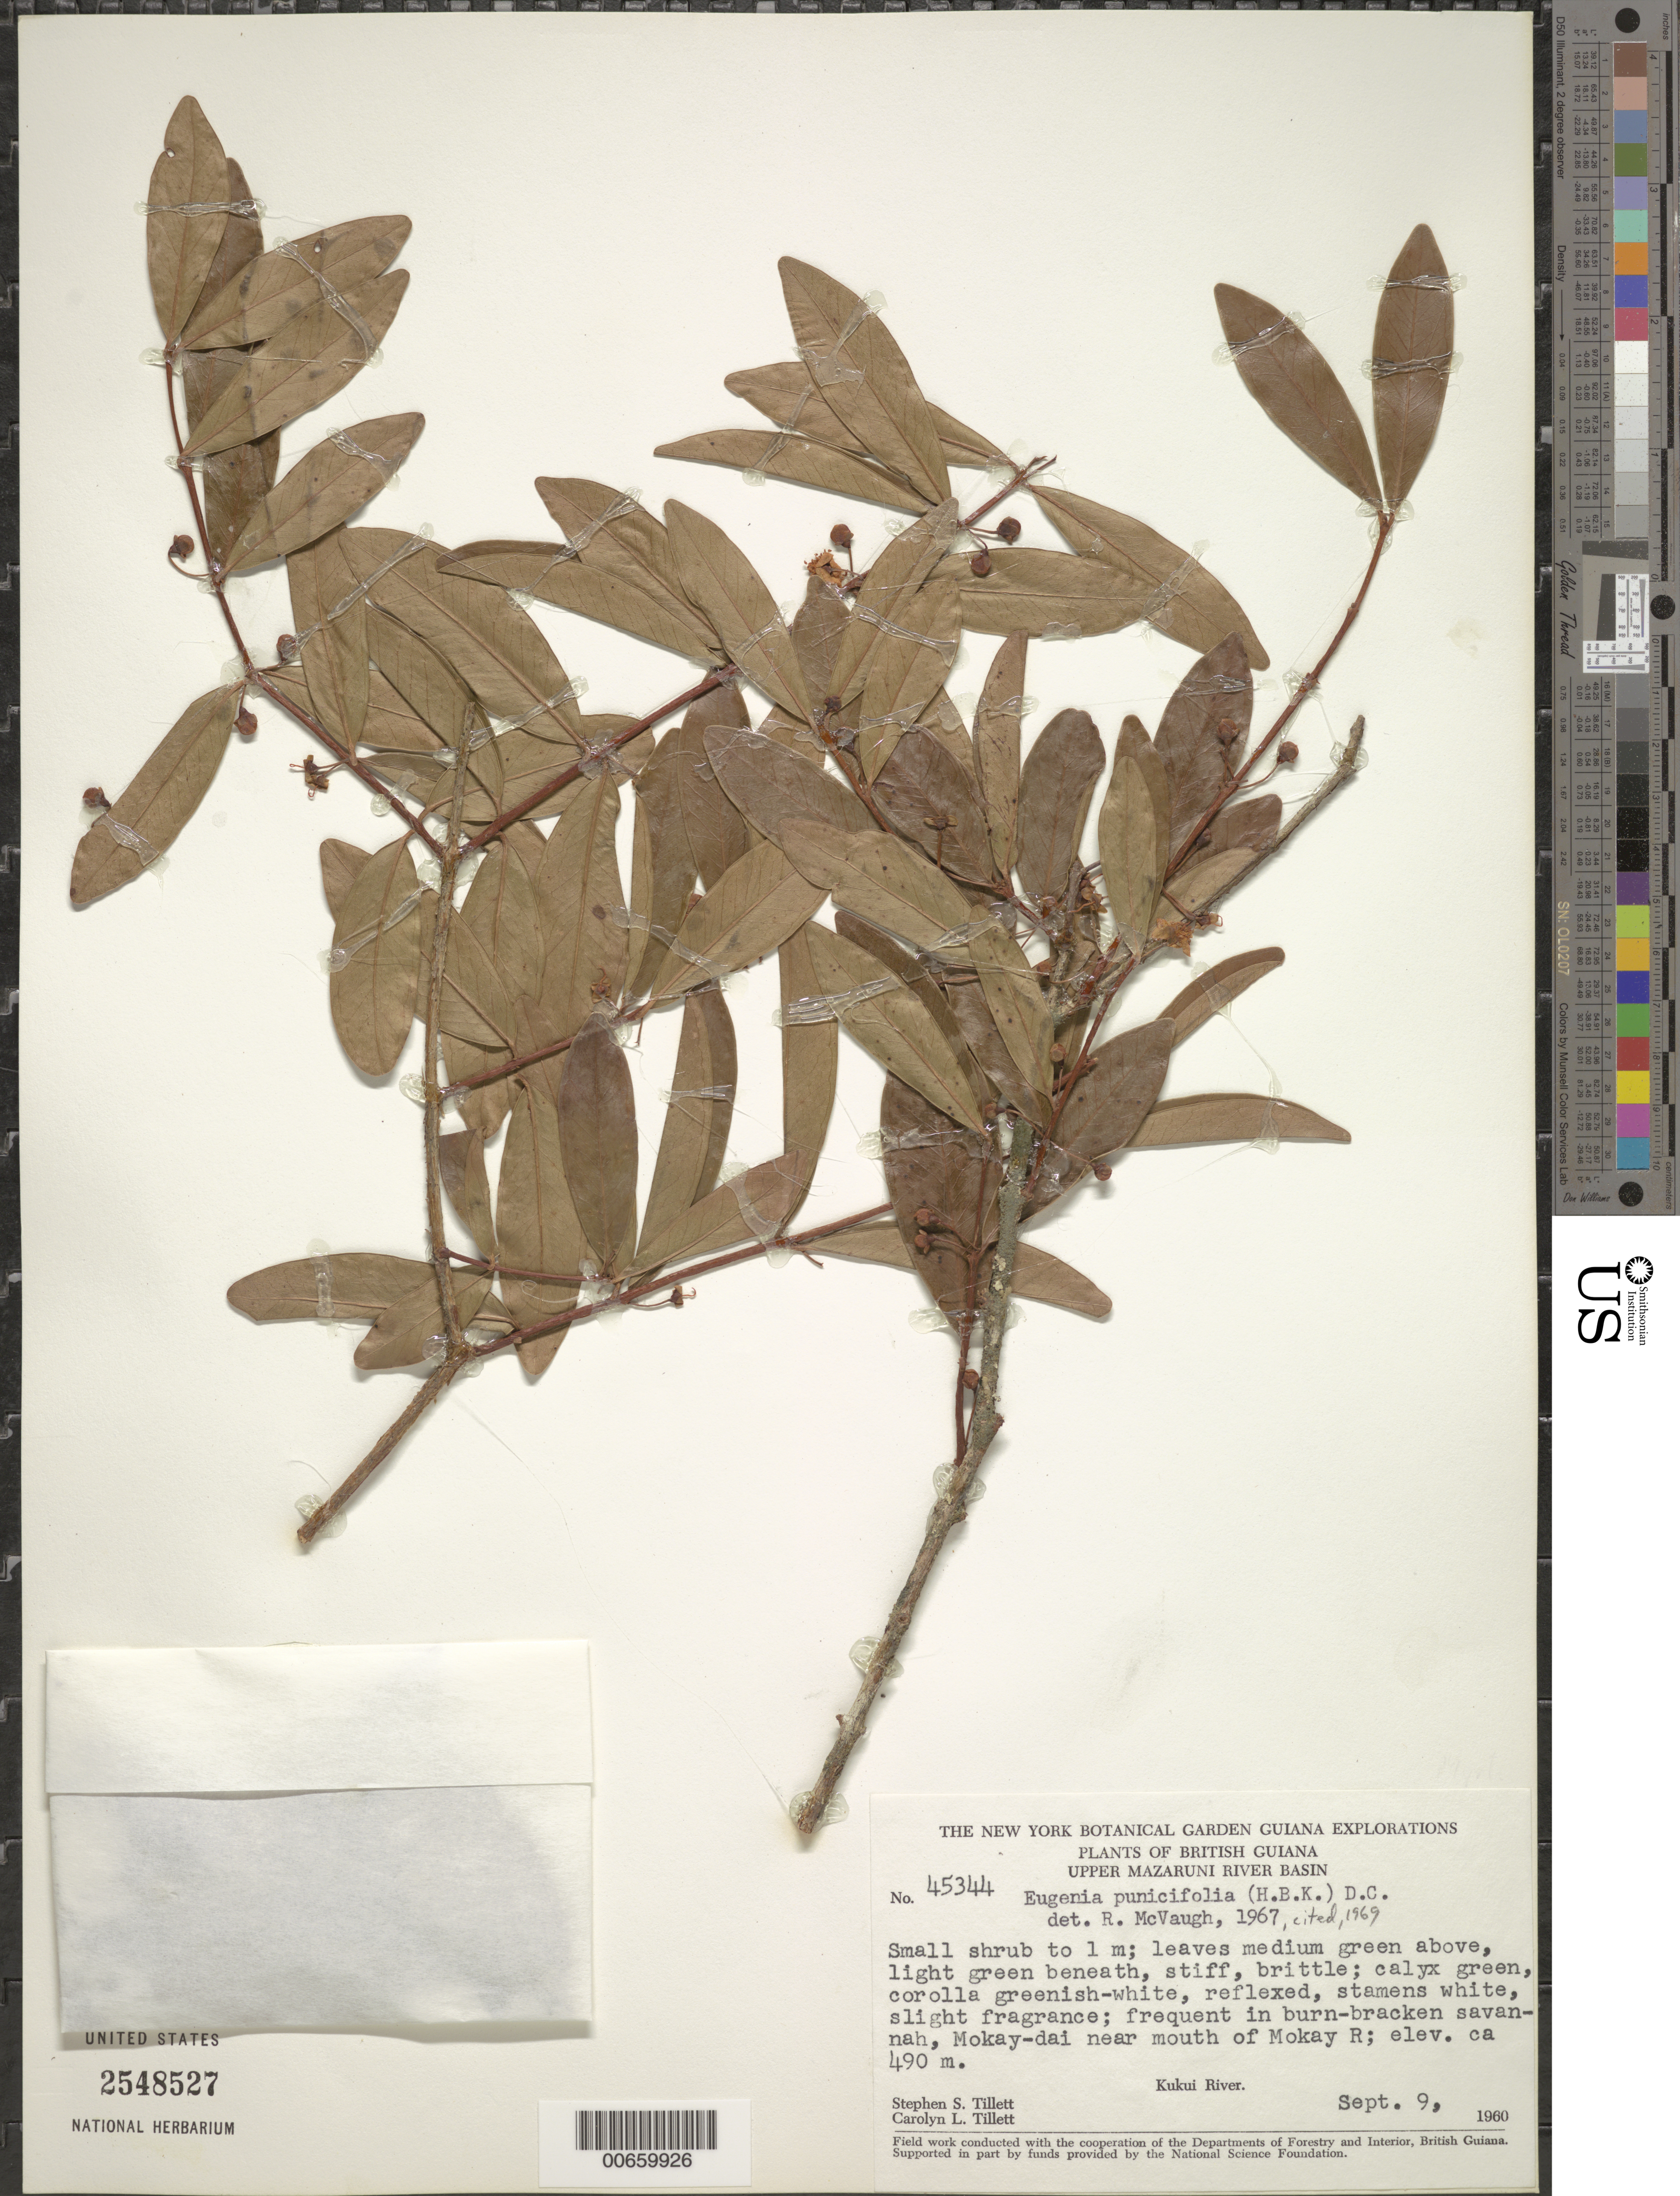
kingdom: Plantae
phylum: Tracheophyta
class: Magnoliopsida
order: Myrtales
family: Myrtaceae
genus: Eugenia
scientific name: Eugenia punicifolia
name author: (Kunth) DC.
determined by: McVaugh, R.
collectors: S. S. Tillett, C. L. Tillett & R. Boyan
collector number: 45344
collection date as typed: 9-Sep-60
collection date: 1960-09-09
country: Guyana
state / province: Cuyuni-Mazaruni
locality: Kukui R., near mouth of Mokay R., Mokay-dai savanna, Upper Mazaruni River basin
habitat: Burn-bracken savanna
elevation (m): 490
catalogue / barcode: US 2548527